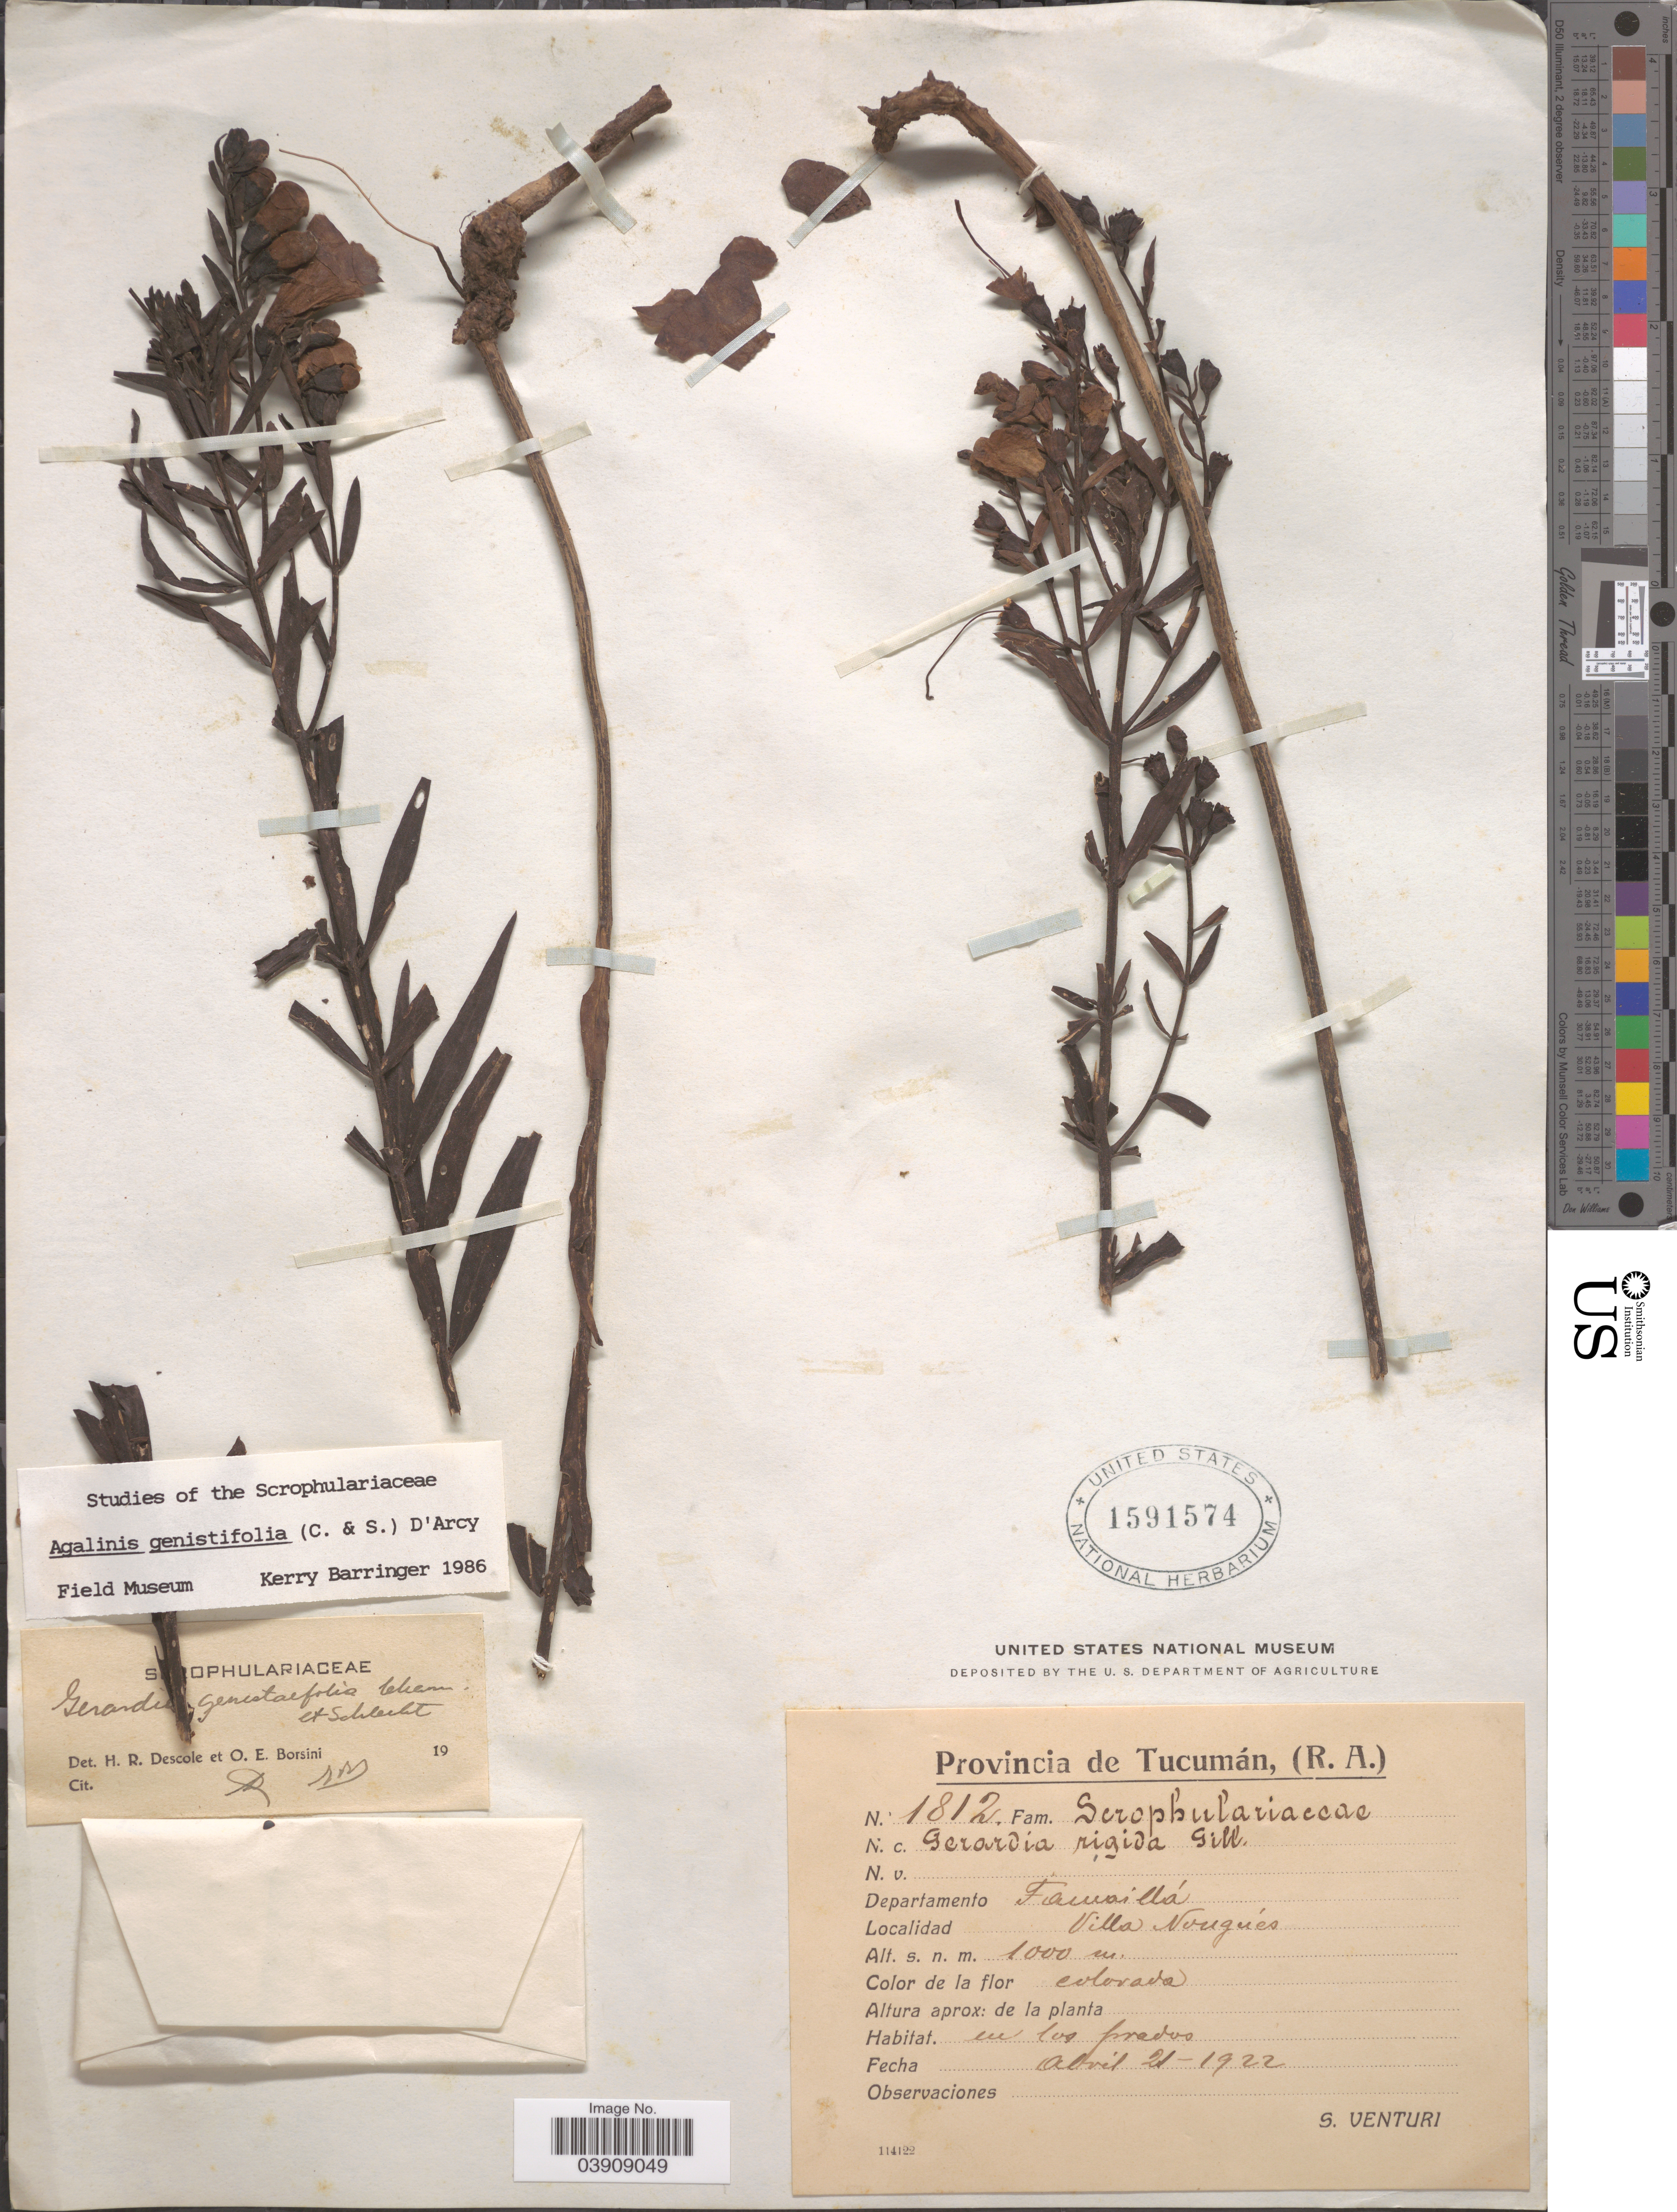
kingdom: Plantae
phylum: Tracheophyta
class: Magnoliopsida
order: Lamiales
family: Orobanchaceae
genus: Agalinis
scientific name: Agalinis genistifolia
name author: (Cham. & Schltdl.) D'Arcy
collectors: S. Venturi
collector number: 1812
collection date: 1922-04-21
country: Argentina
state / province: Tucuman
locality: Departamento Famaillá. Villa Nougués.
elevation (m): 1000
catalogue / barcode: US 1591574